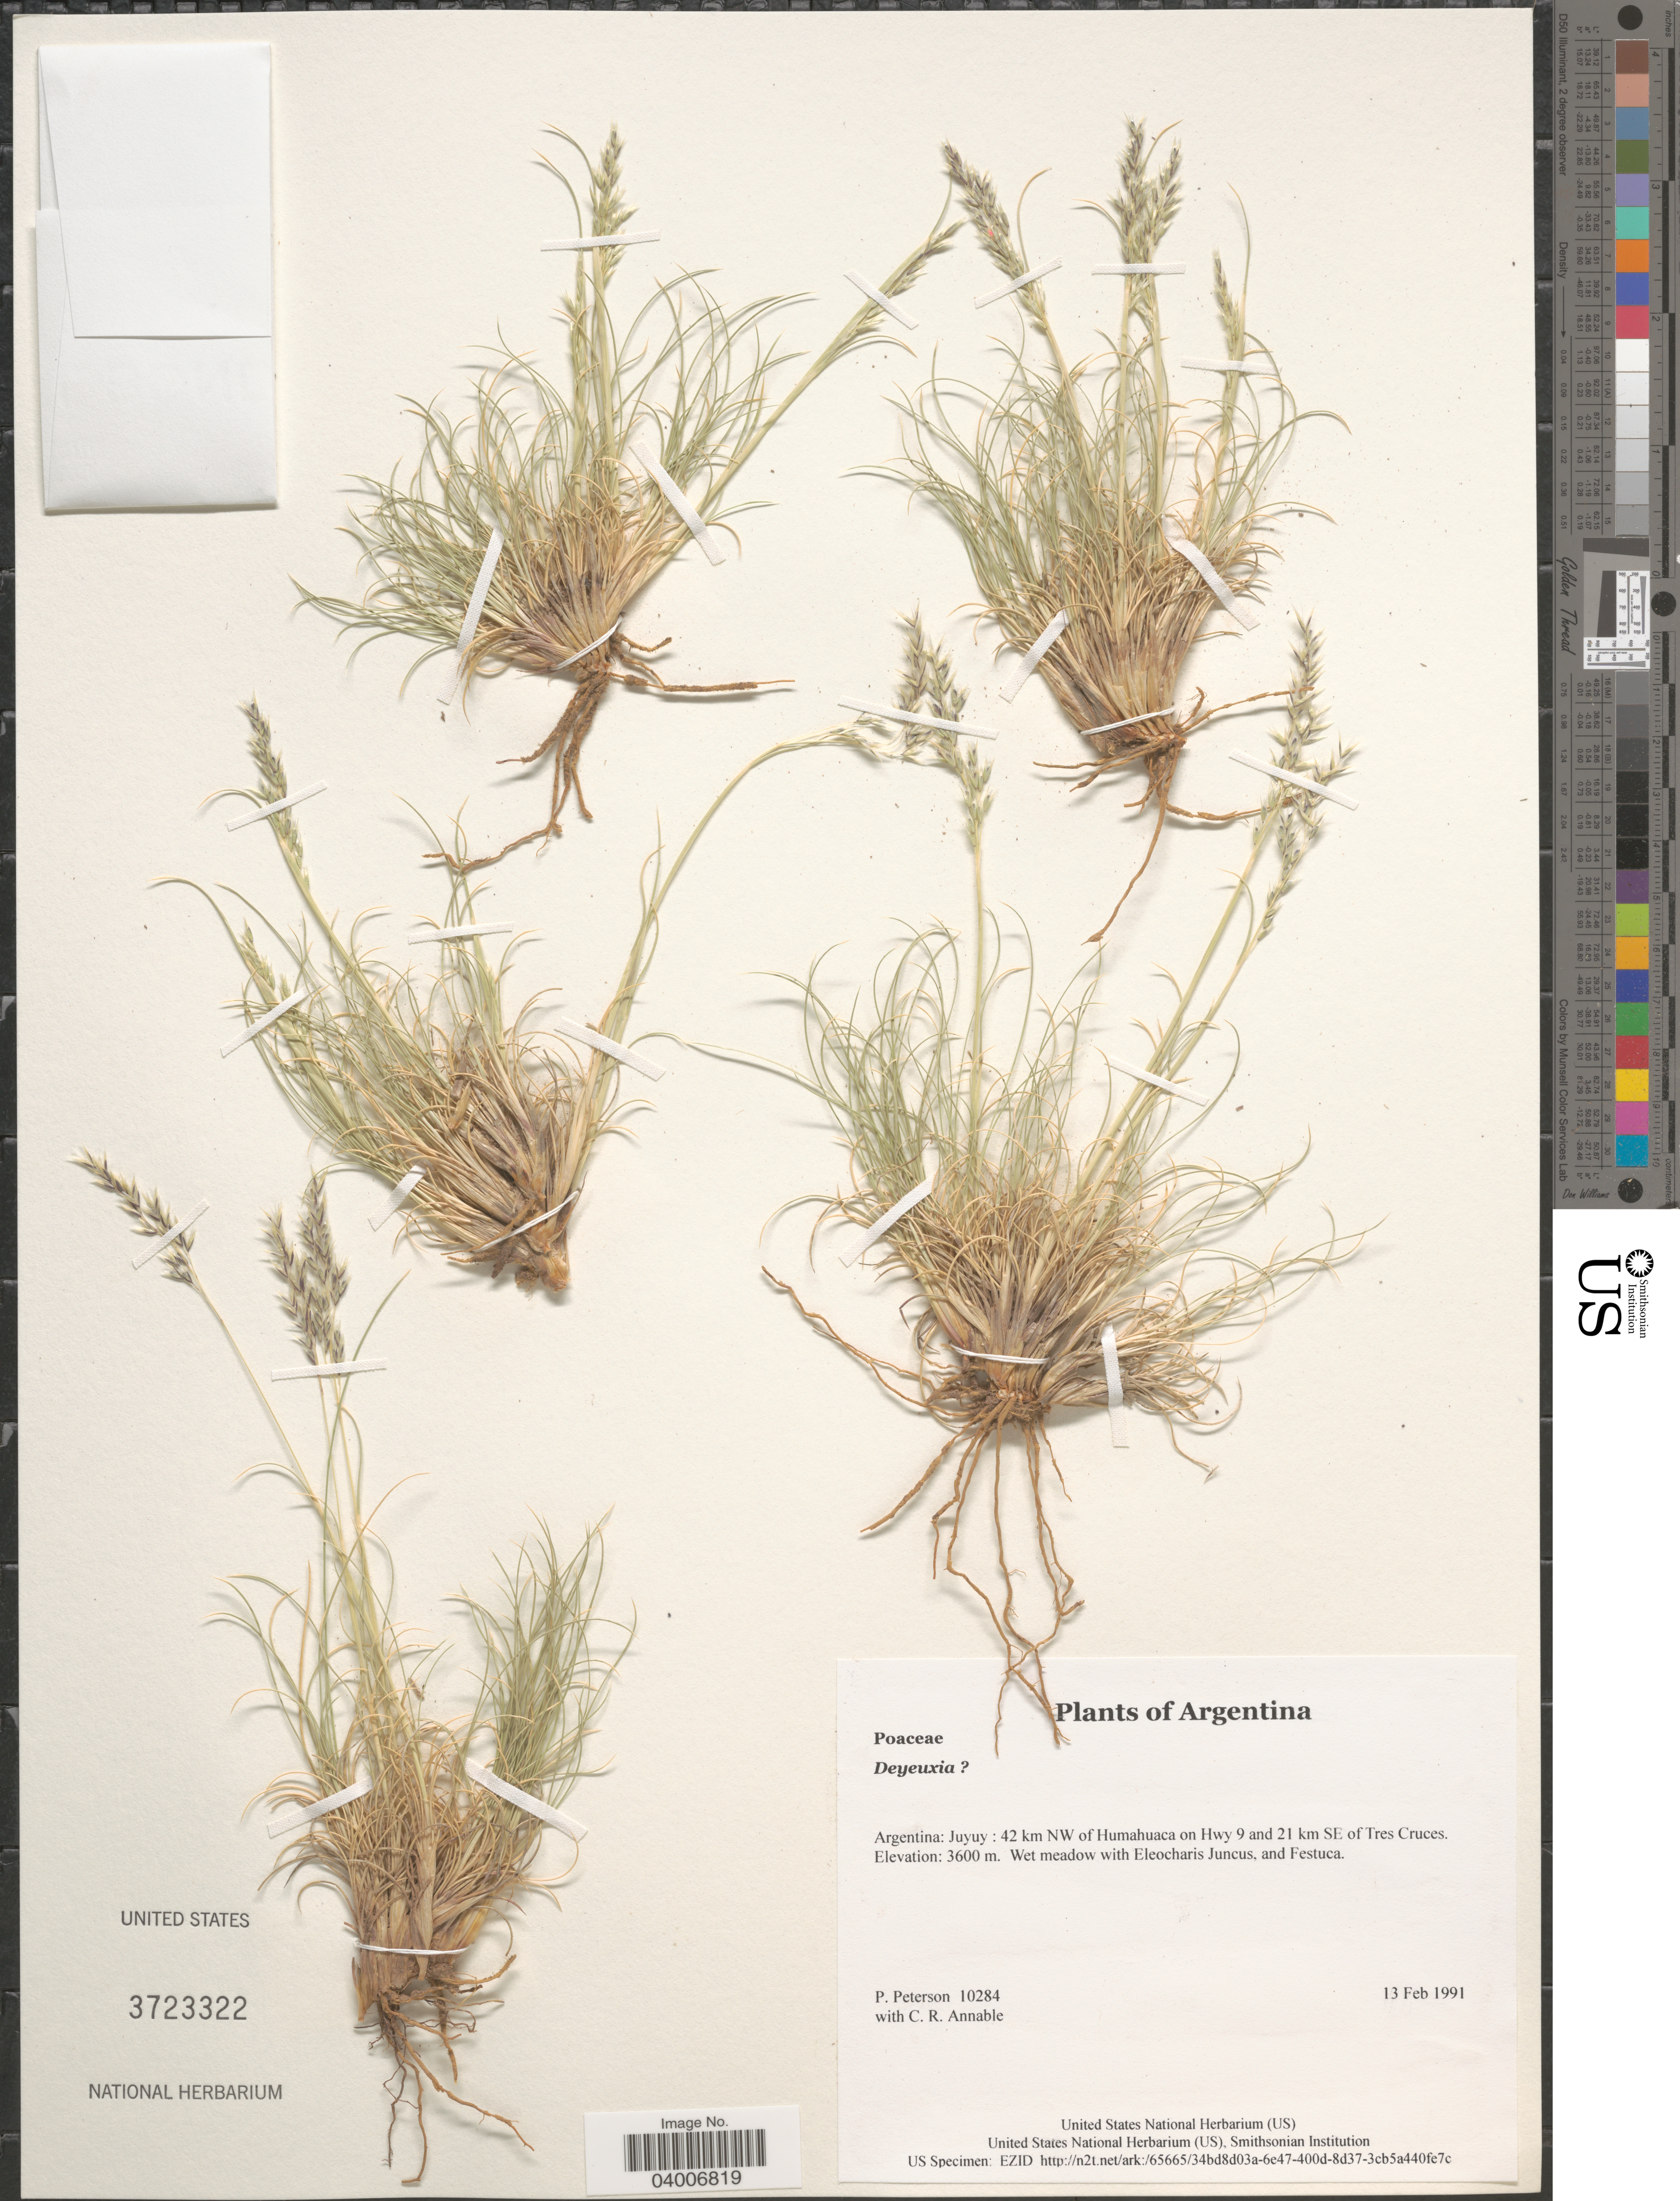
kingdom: Plantae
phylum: Tracheophyta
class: Liliopsida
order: Poales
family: Poaceae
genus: Cinnagrostis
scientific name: Cinnagrostis sp.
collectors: P. Peterson & C. R. Annable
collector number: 10284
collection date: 1991-02-13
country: Argentina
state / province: Jujuy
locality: Juyuy: 42 km NW of Humahuaca on Hwy 9 and 21 km SE of Tres Cruces.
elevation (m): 3600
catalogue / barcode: US 3723322